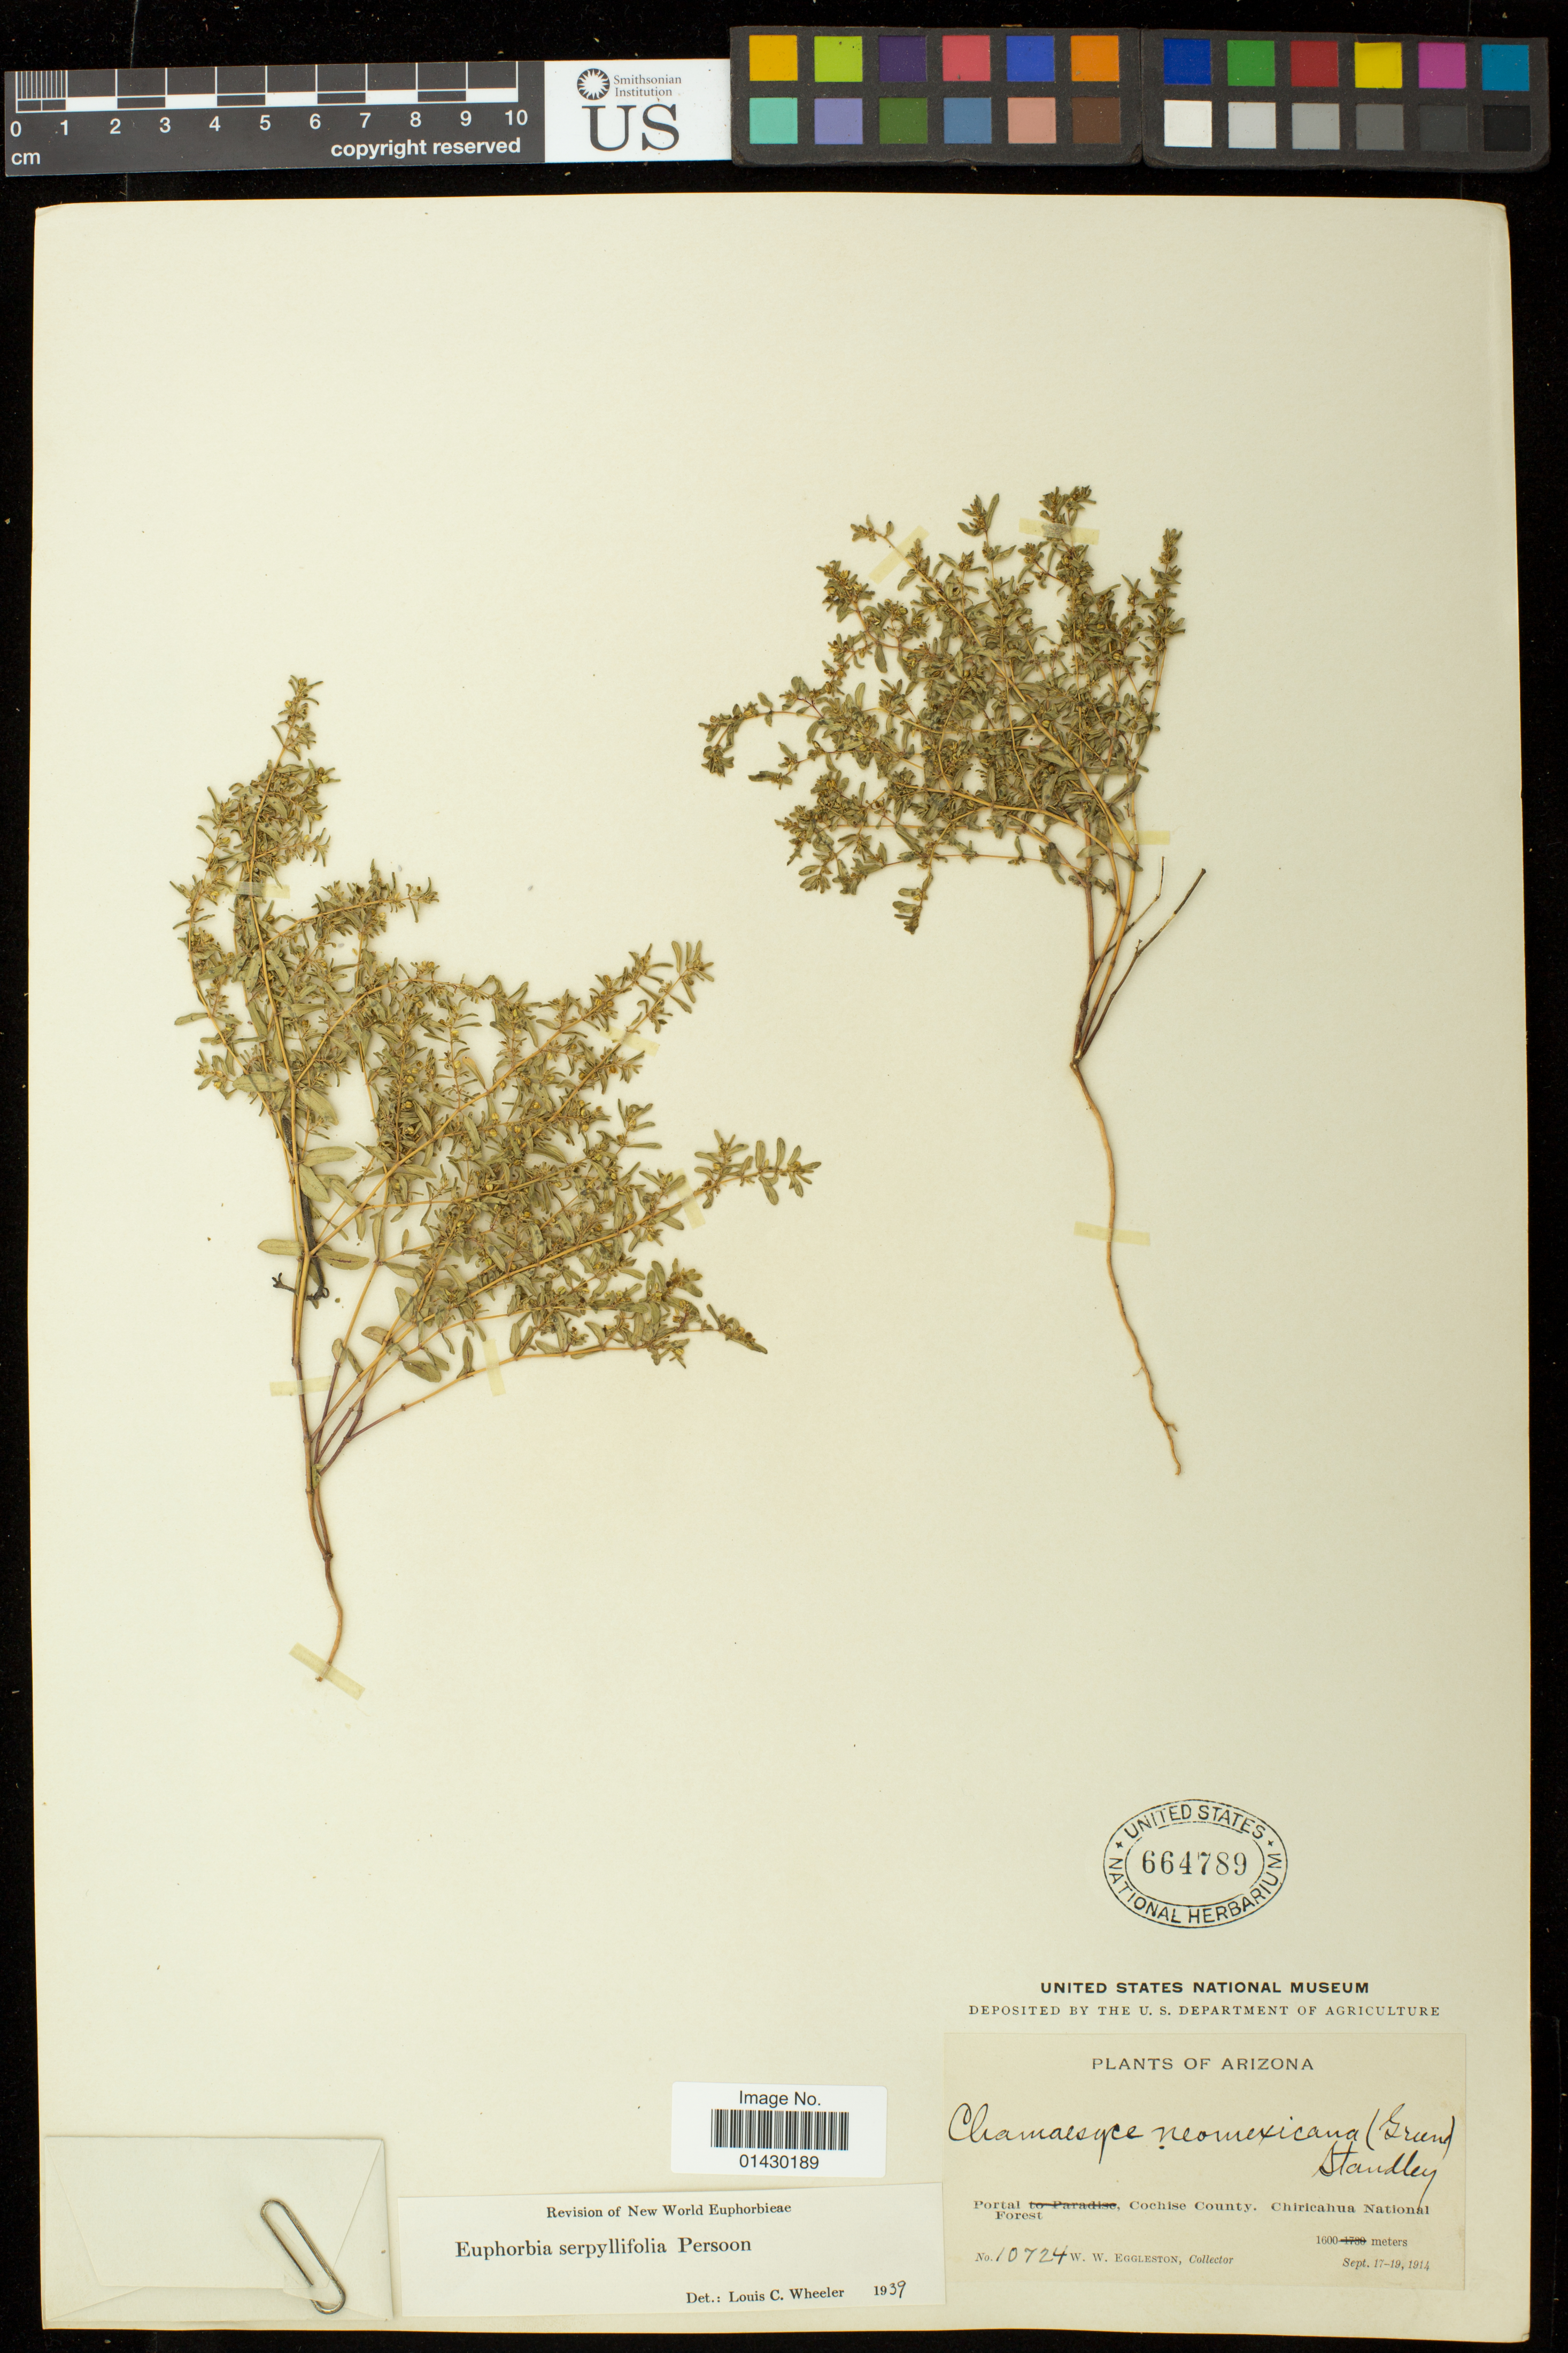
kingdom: Plantae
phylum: Tracheophyta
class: Magnoliopsida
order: Malpighiales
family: Euphorbiaceae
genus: Euphorbia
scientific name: Euphorbia serpillifolia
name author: Pers.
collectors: W. W. Eggleston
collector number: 10724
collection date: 1914-09-17/1914-09-19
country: United States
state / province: Arizona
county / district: Cochise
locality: Portal, Chiricahua National Forest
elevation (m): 1600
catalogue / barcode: US 664789